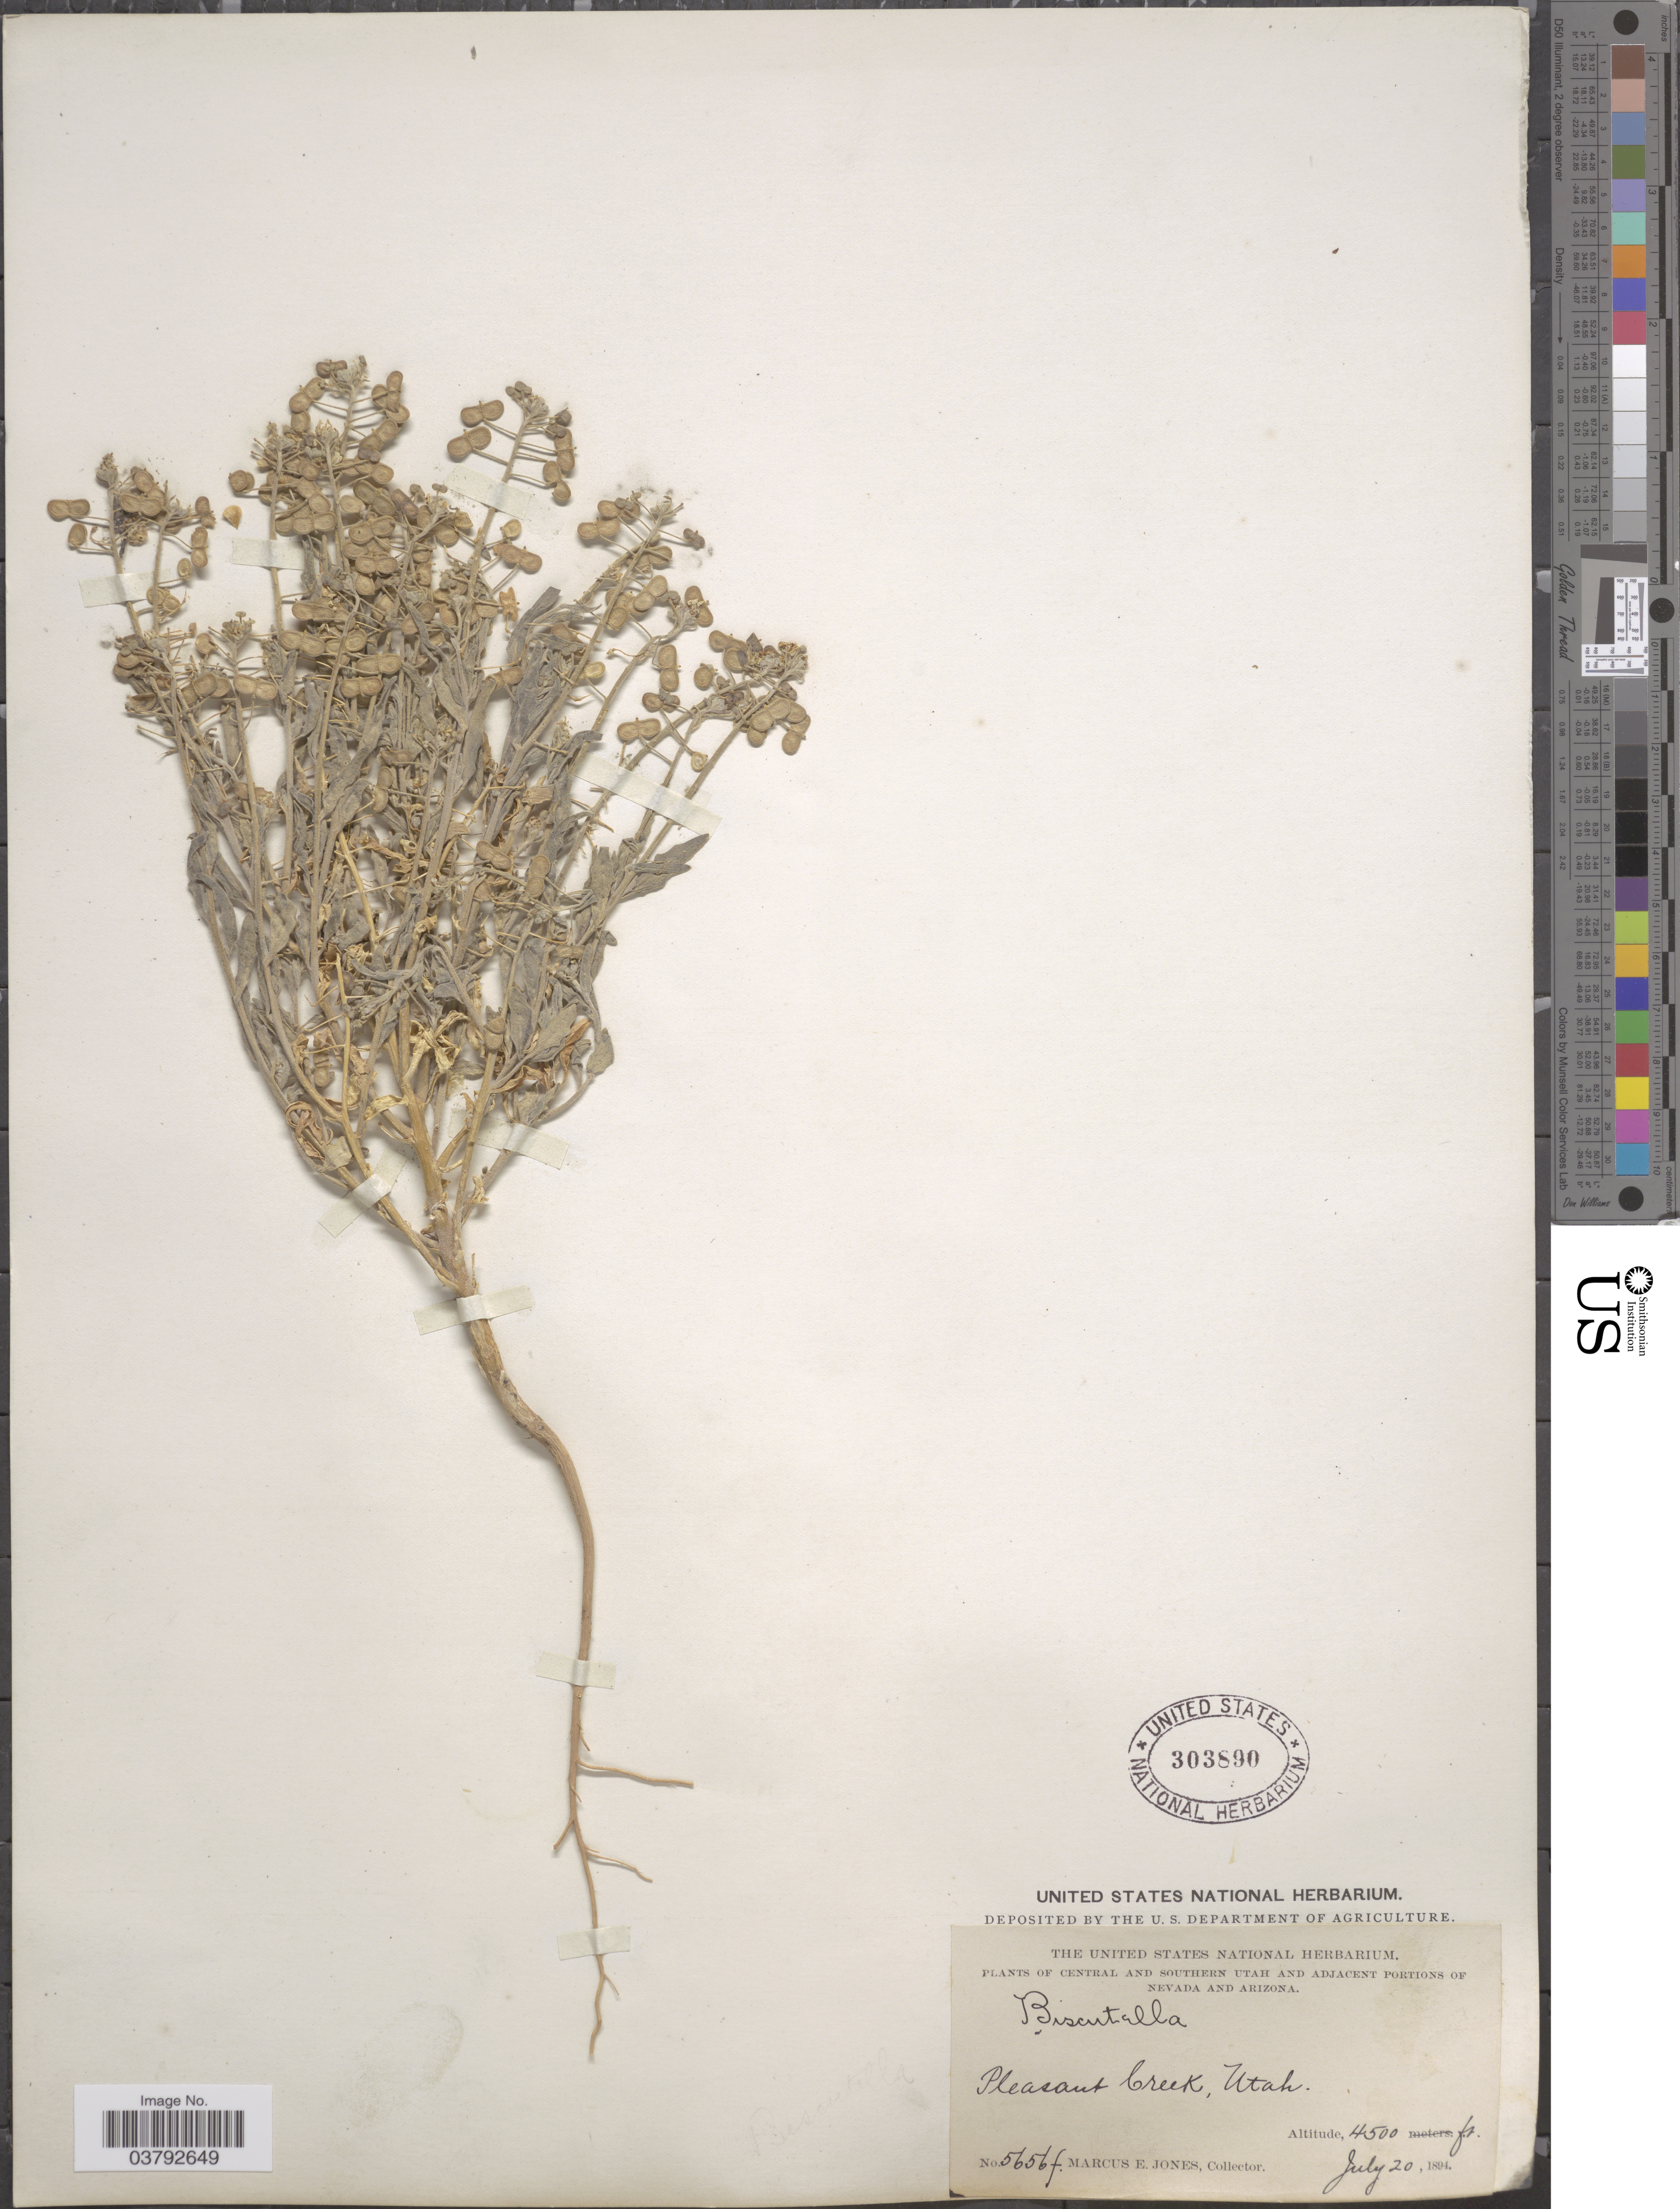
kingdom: Plantae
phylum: Tracheophyta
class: Magnoliopsida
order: Brassicales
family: Brassicaceae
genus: Dithyrea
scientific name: Dithyrea wislizeni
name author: Engelm.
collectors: M. E. Jones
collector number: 5656f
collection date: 1894-07-20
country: United States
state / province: Utah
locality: Central and Southern Utah. Pleasant Creek.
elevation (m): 1372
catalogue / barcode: US 303890